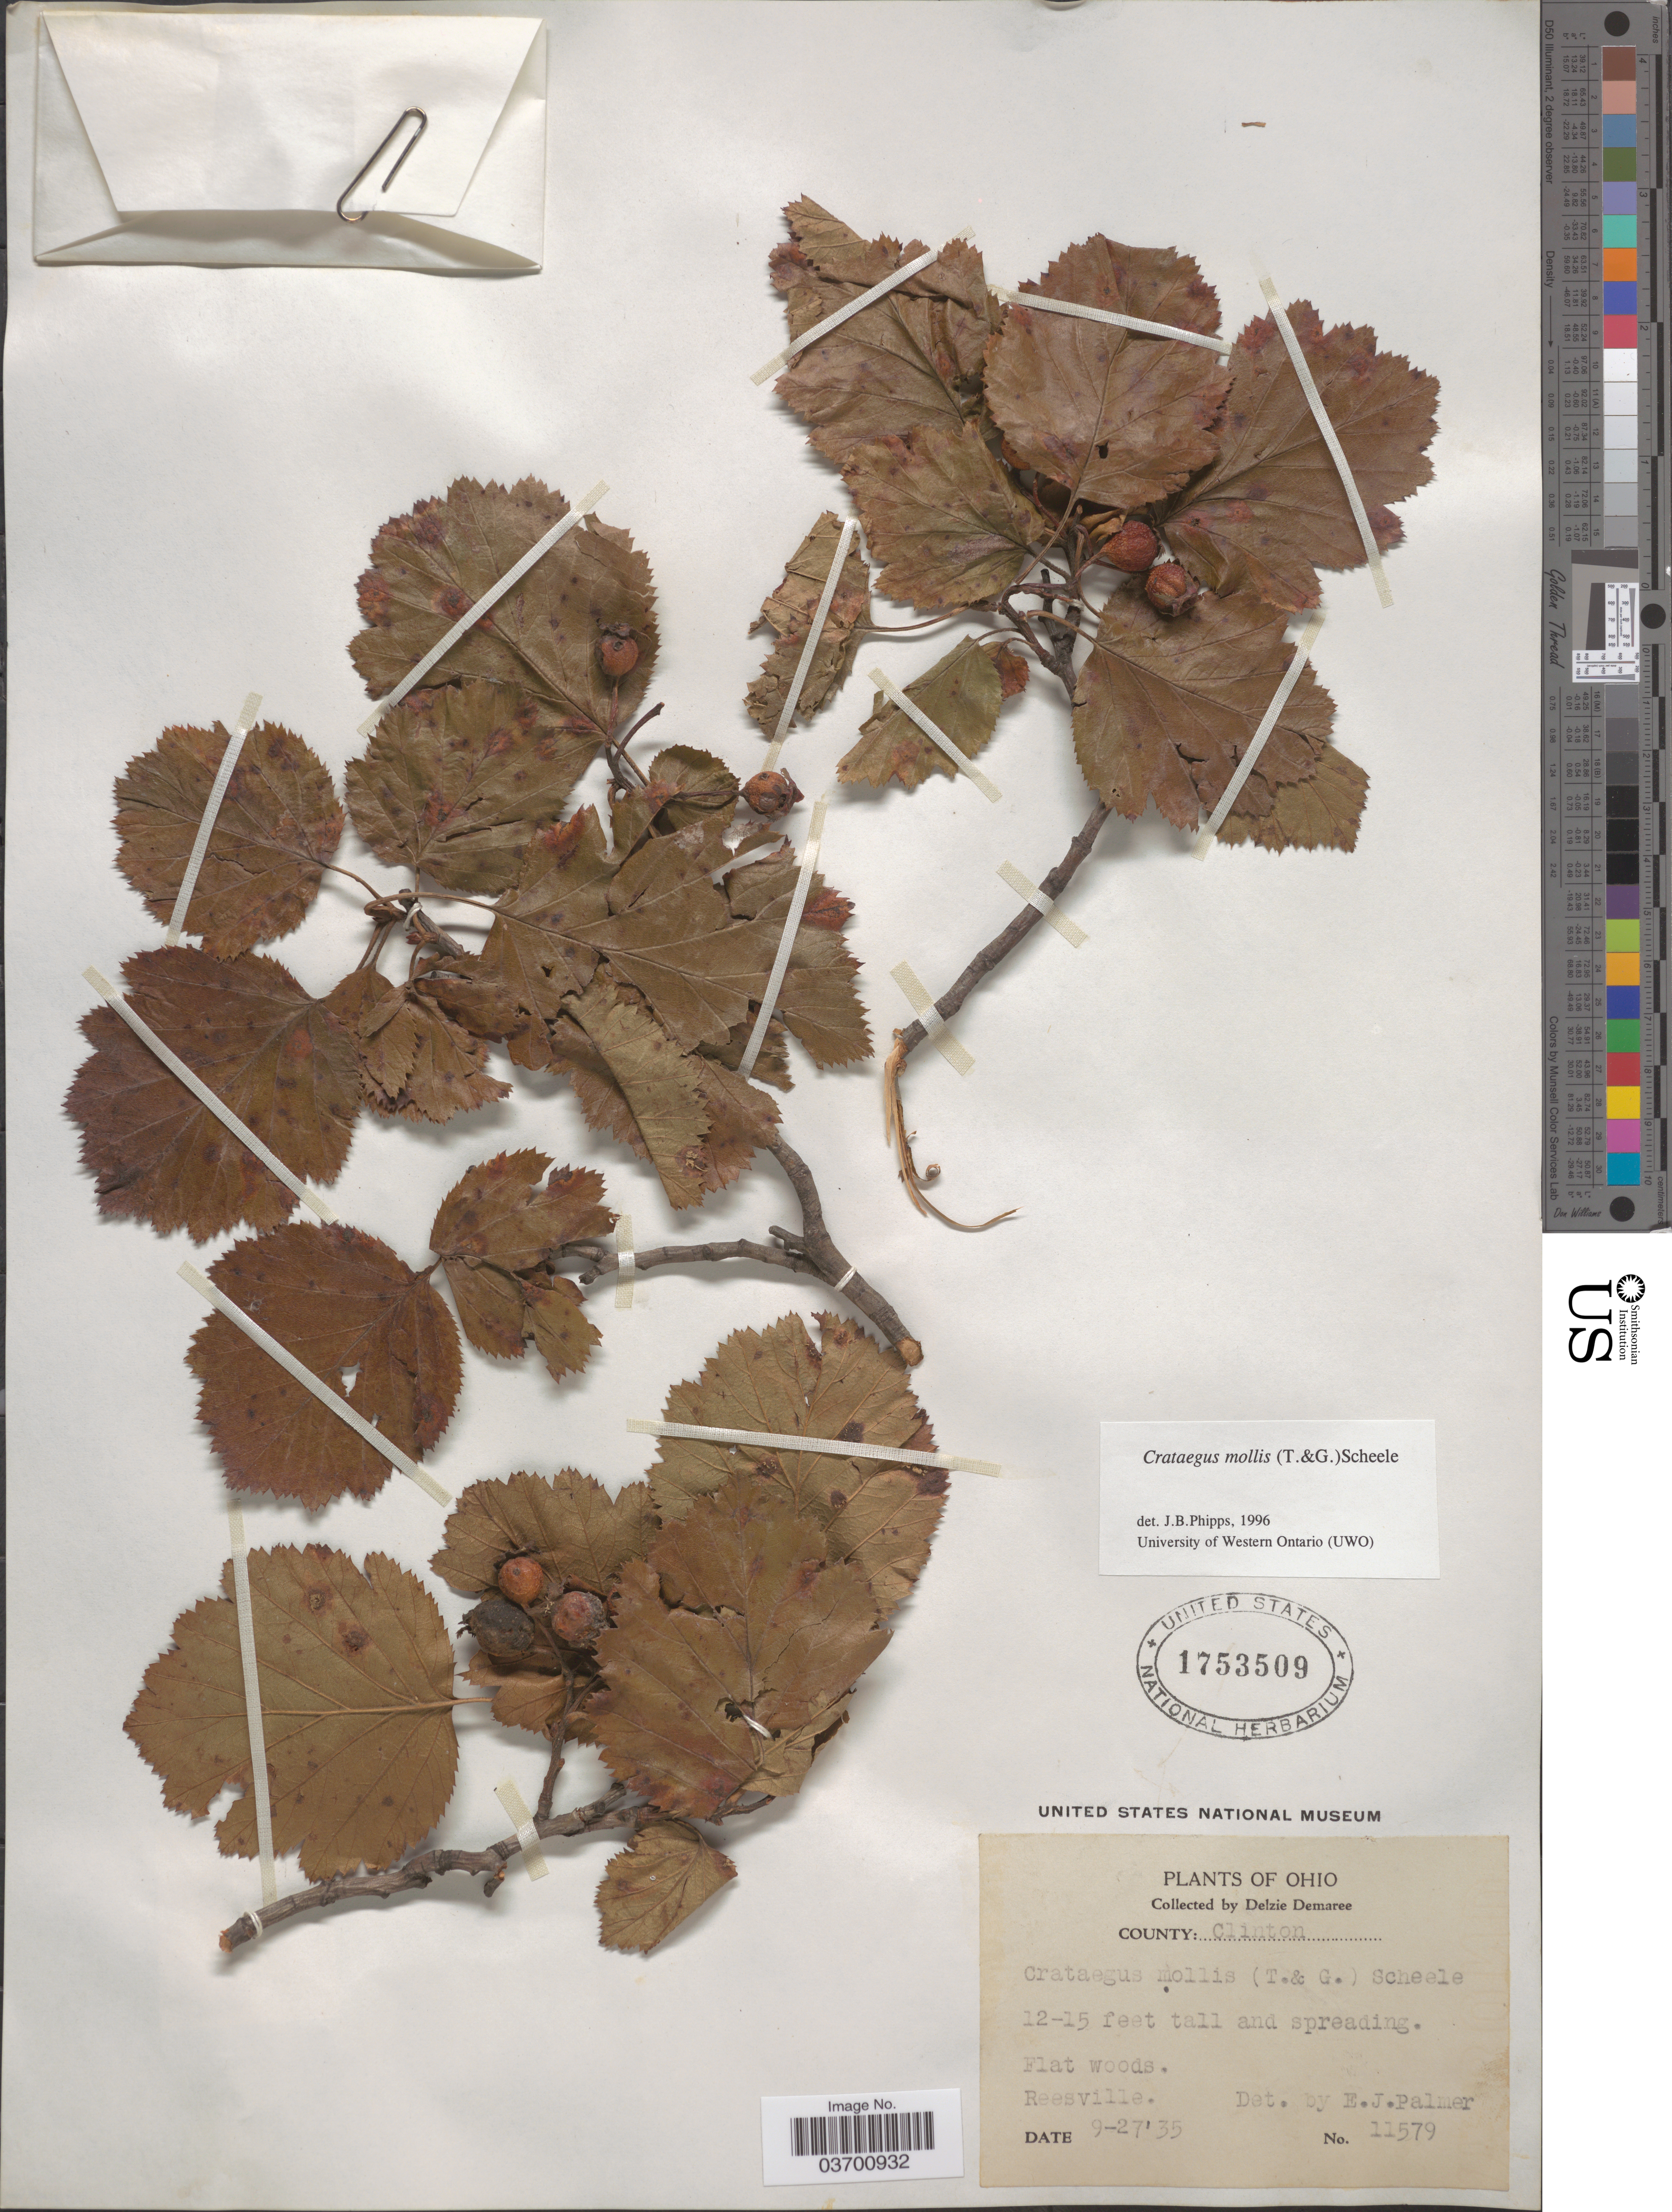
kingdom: Plantae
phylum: Tracheophyta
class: Magnoliopsida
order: Rosales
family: Rosaceae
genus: Crataegus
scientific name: Crataegus mollis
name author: (Torr. & A. Gray) Scheele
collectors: D. Demaree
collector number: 11579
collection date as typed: Transcribed d/m/y: 27/9/35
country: United States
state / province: Ohio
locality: County: Clinton. Reesville.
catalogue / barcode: US 1753509